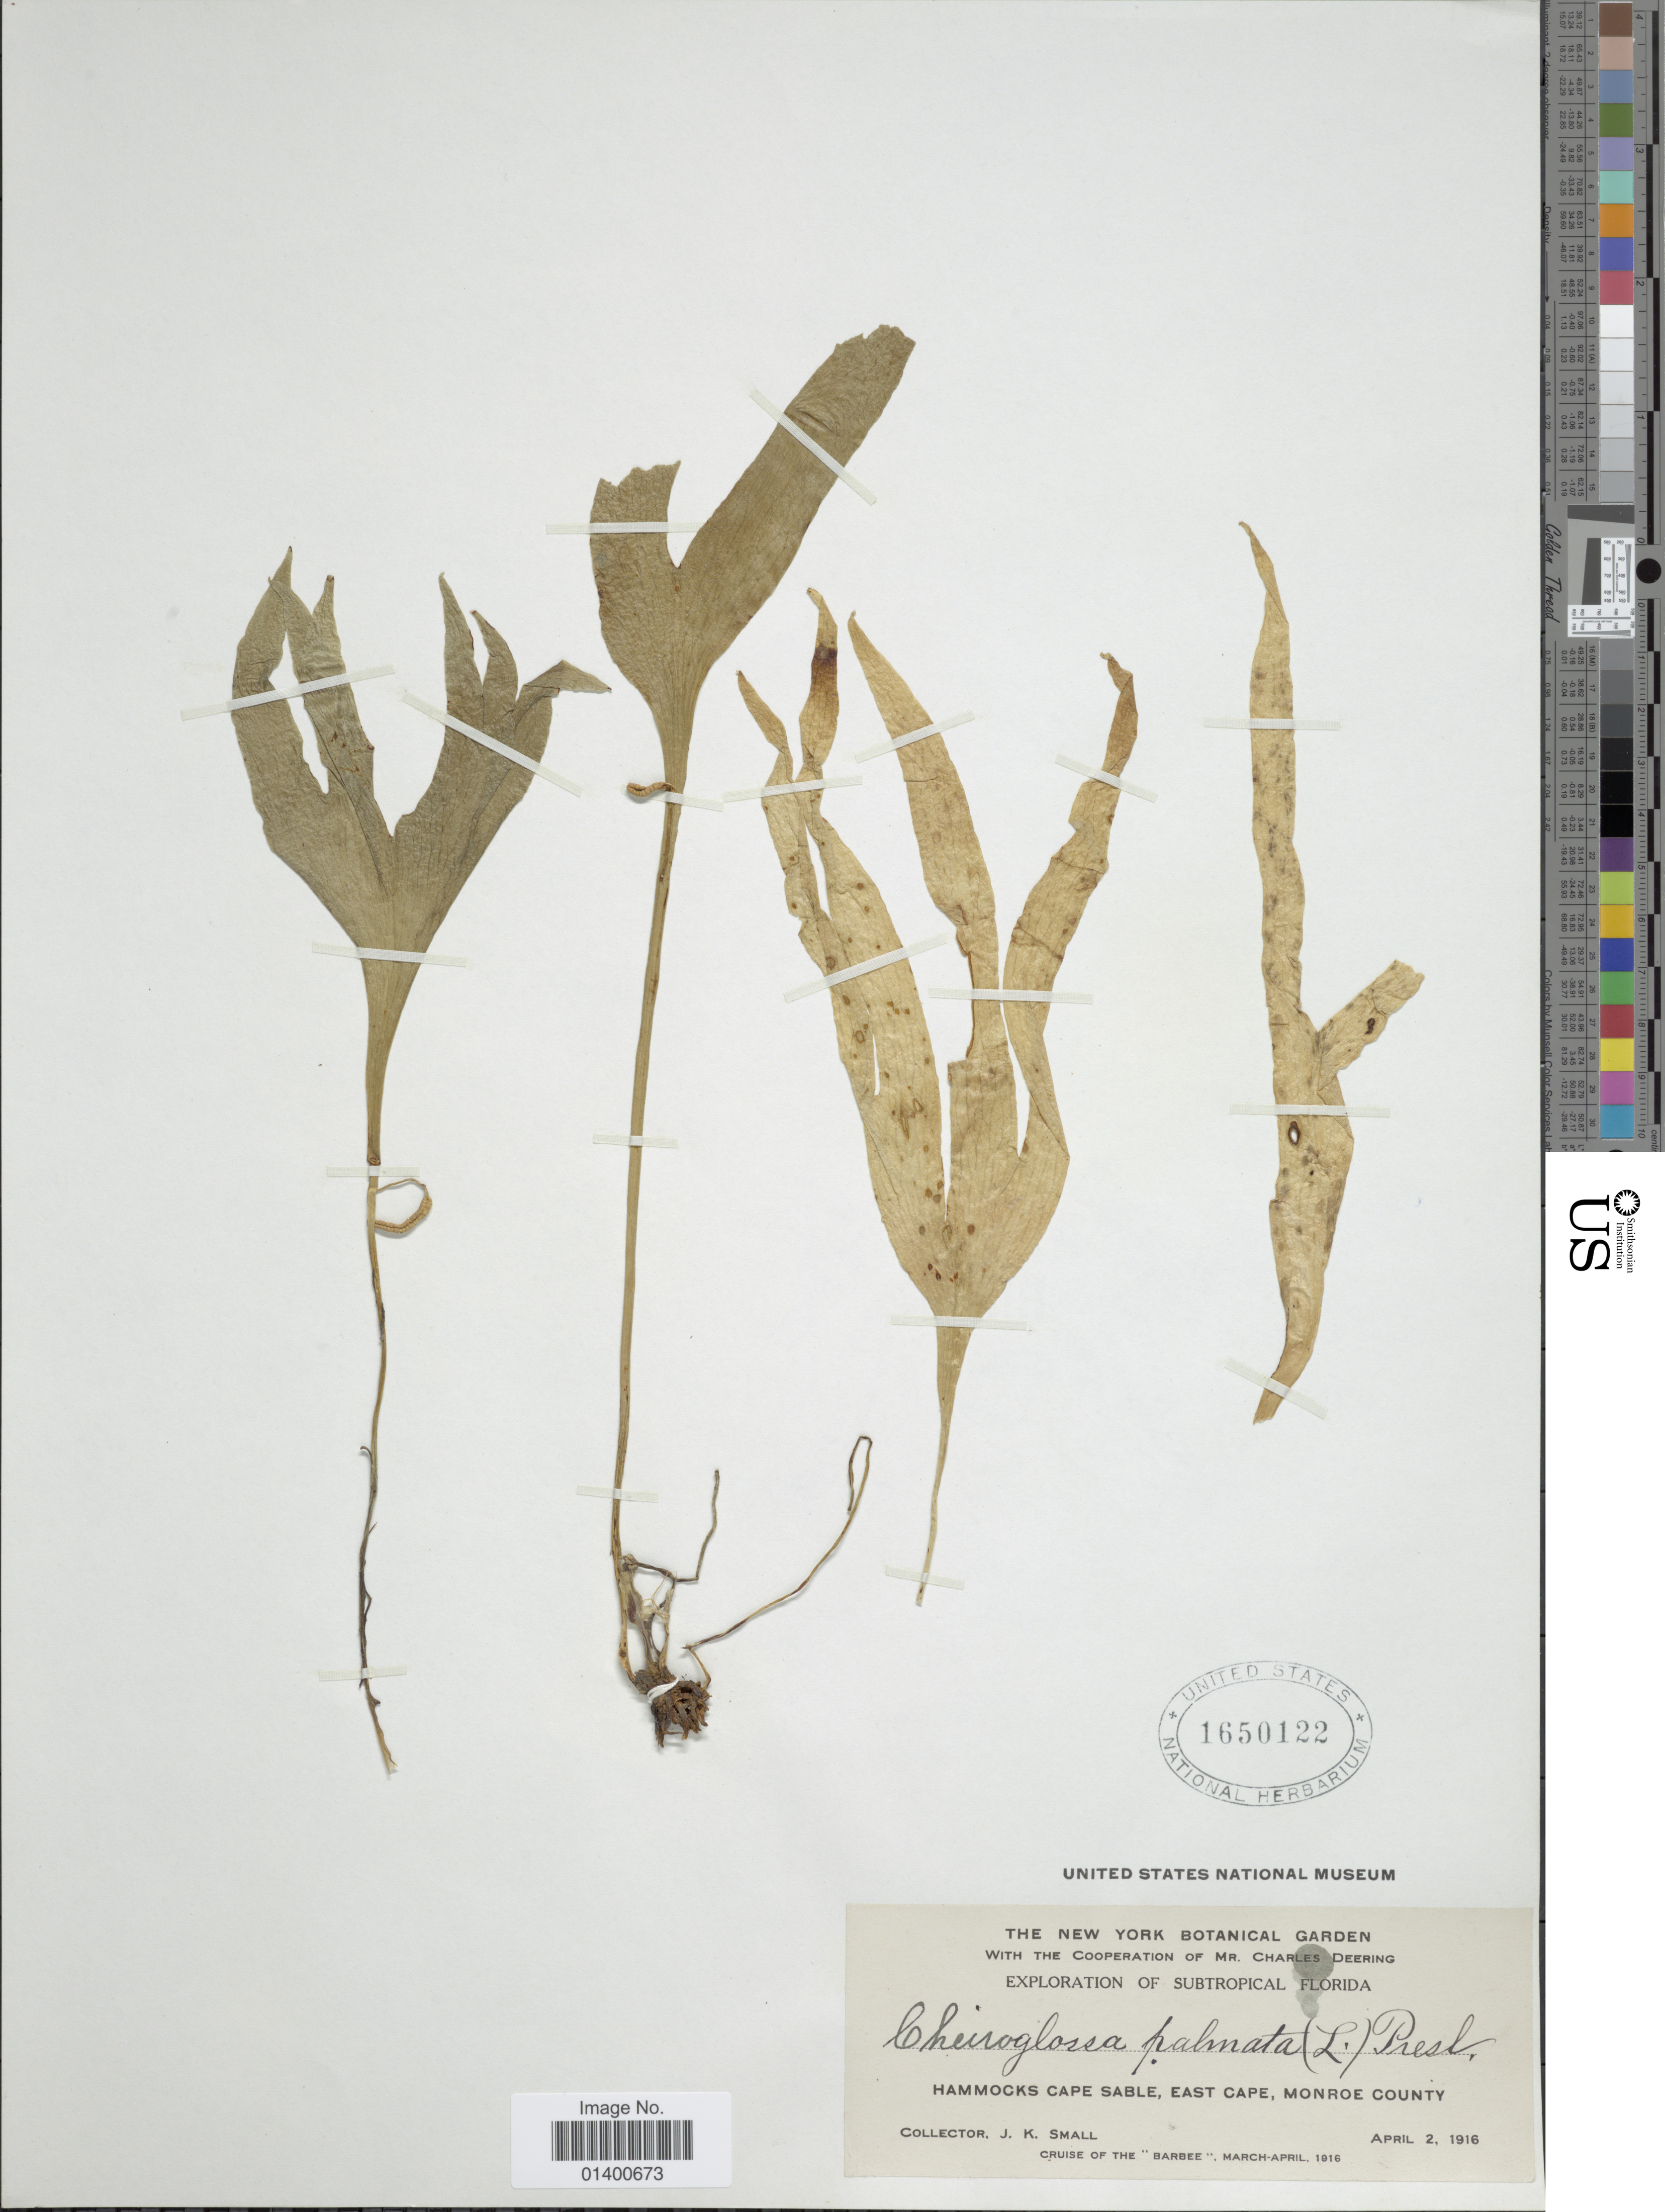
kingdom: Plantae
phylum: Tracheophyta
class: Polypodiopsida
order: Ophioglossales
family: Ophioglossaceae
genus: Cheiroglossa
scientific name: Cheiroglossa palmata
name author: (L.) C. Presl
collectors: J. K. Small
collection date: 1916-04-02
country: United States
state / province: Florida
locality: Hammocks cape Sable, East Cape, Monroe Coutny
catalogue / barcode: US 1650122